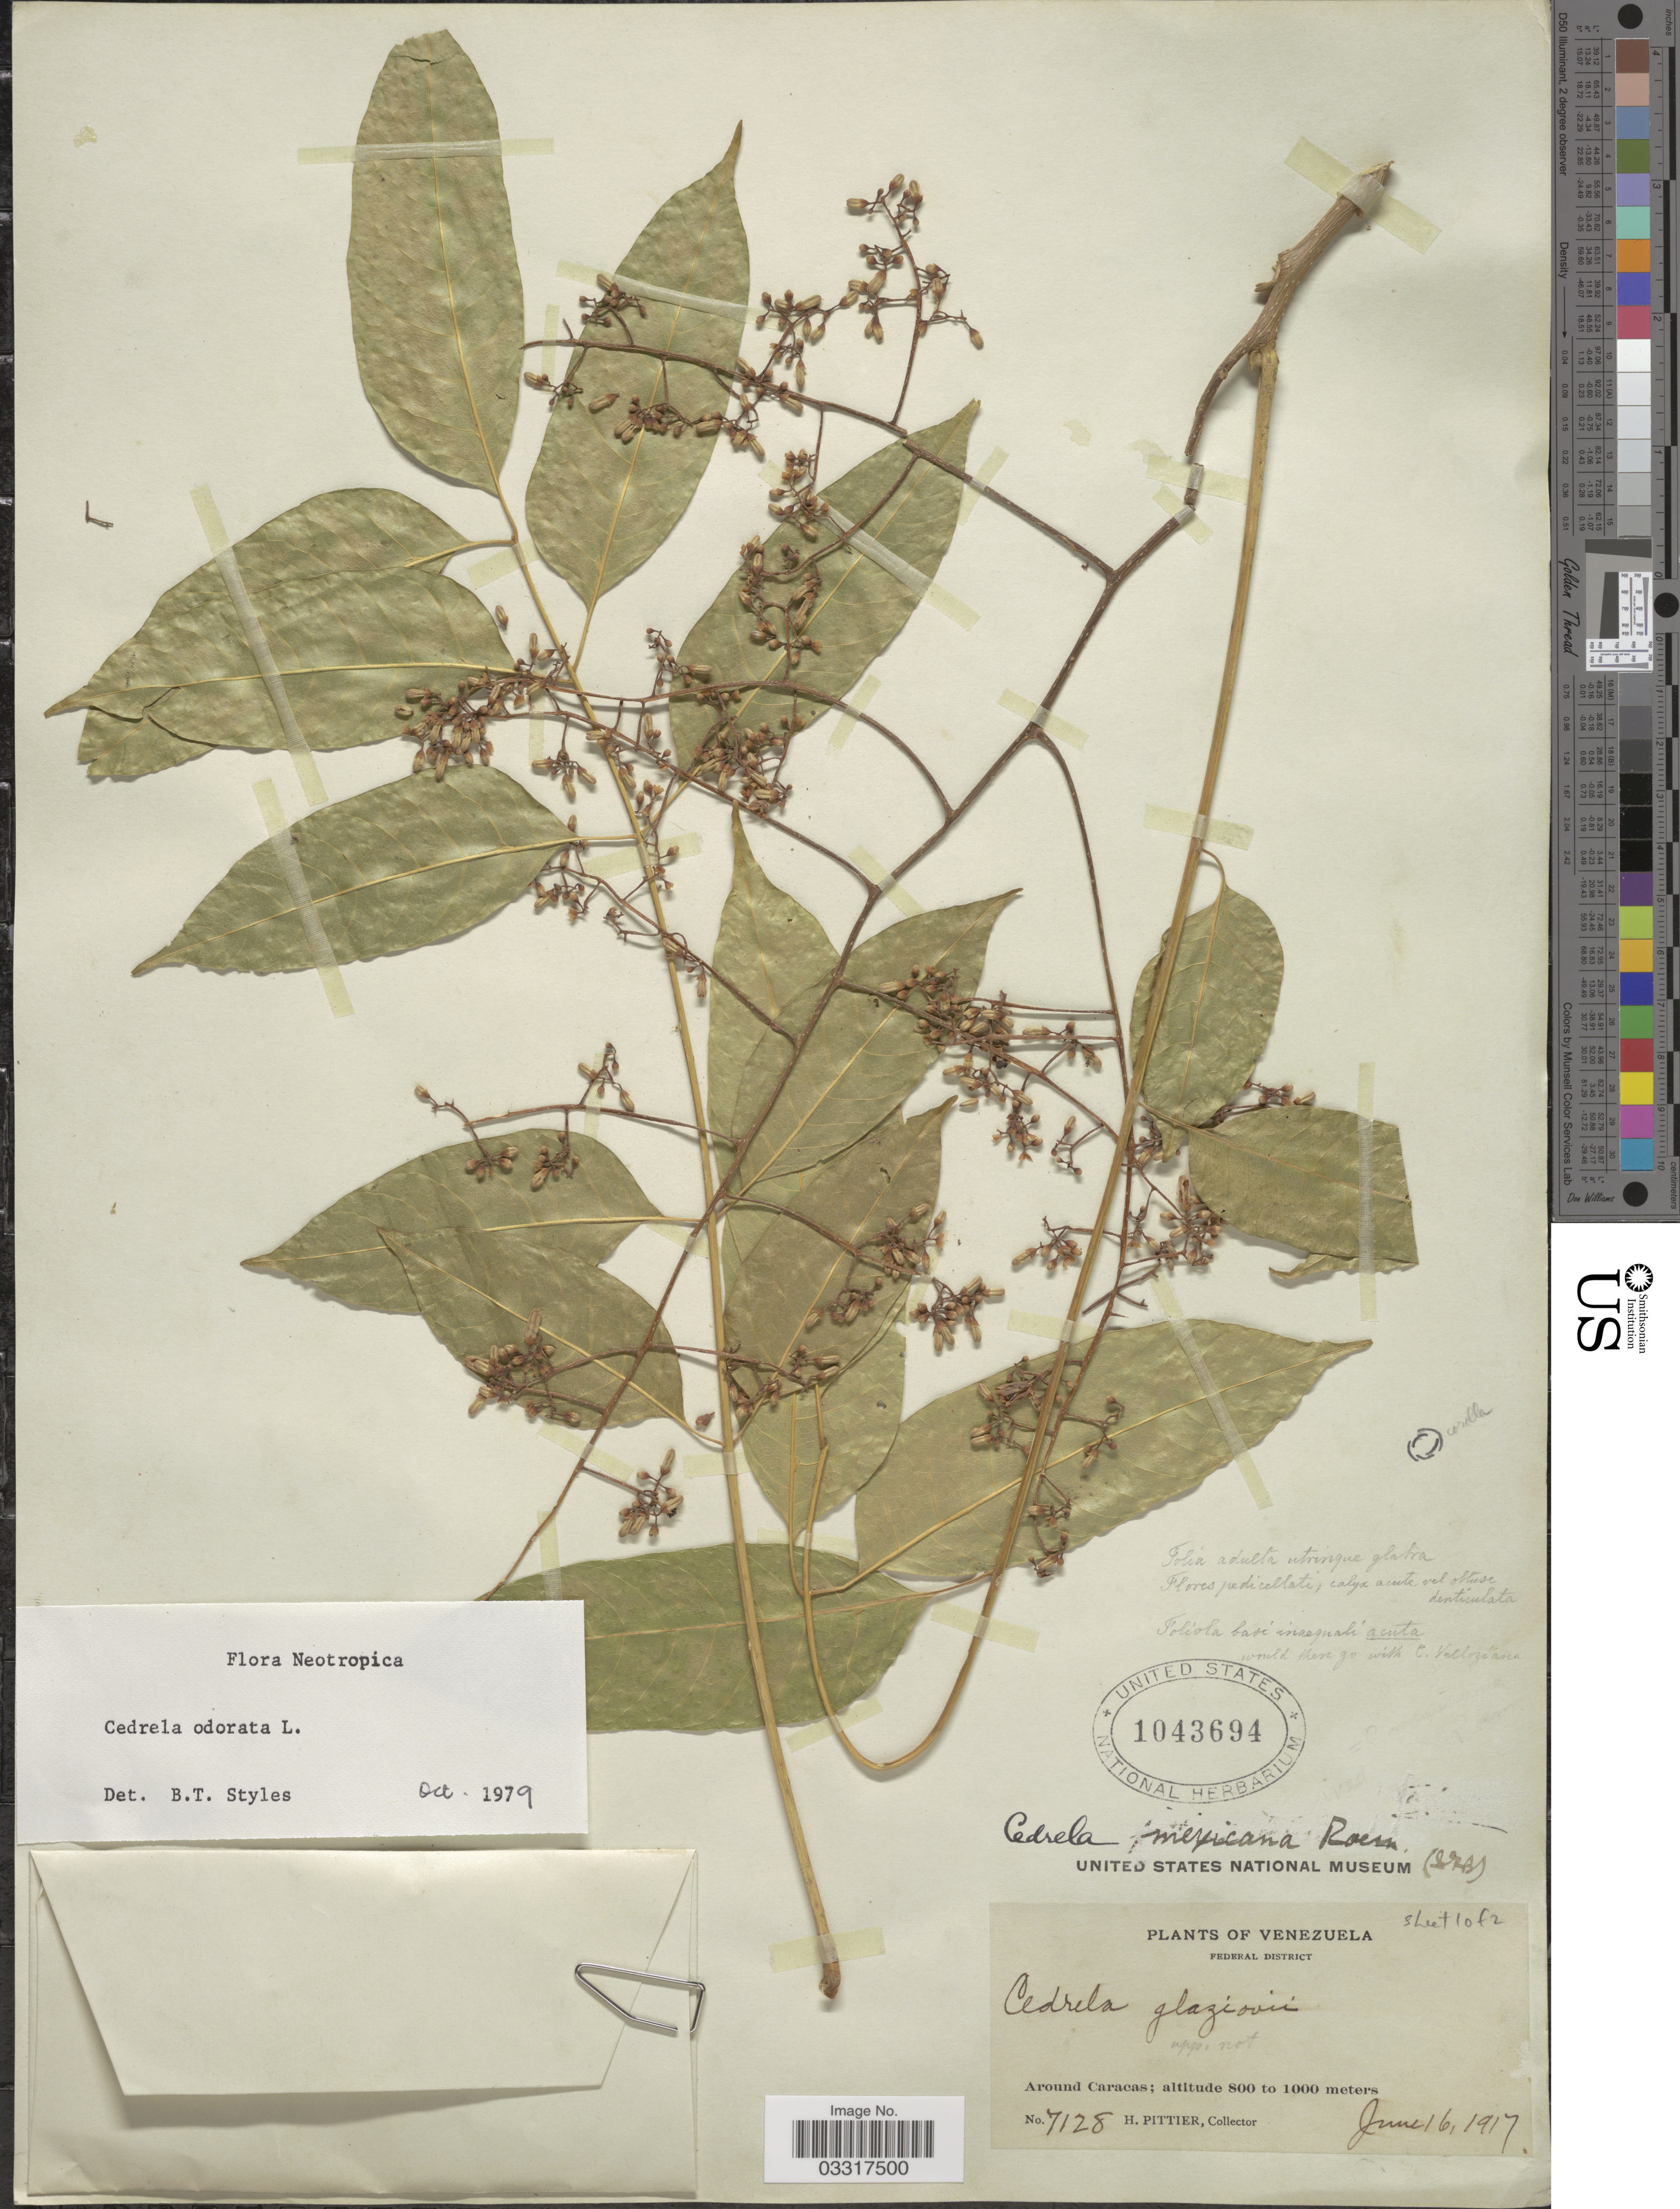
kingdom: Plantae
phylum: Tracheophyta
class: Magnoliopsida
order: Sapindales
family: Meliaceae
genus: Cedrela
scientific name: Cedrela odorata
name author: L.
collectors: H. F. Pittier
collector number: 7128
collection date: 1917-06-16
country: Venezuela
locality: Federal District. Around Caracas.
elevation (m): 800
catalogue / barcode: US 1043694